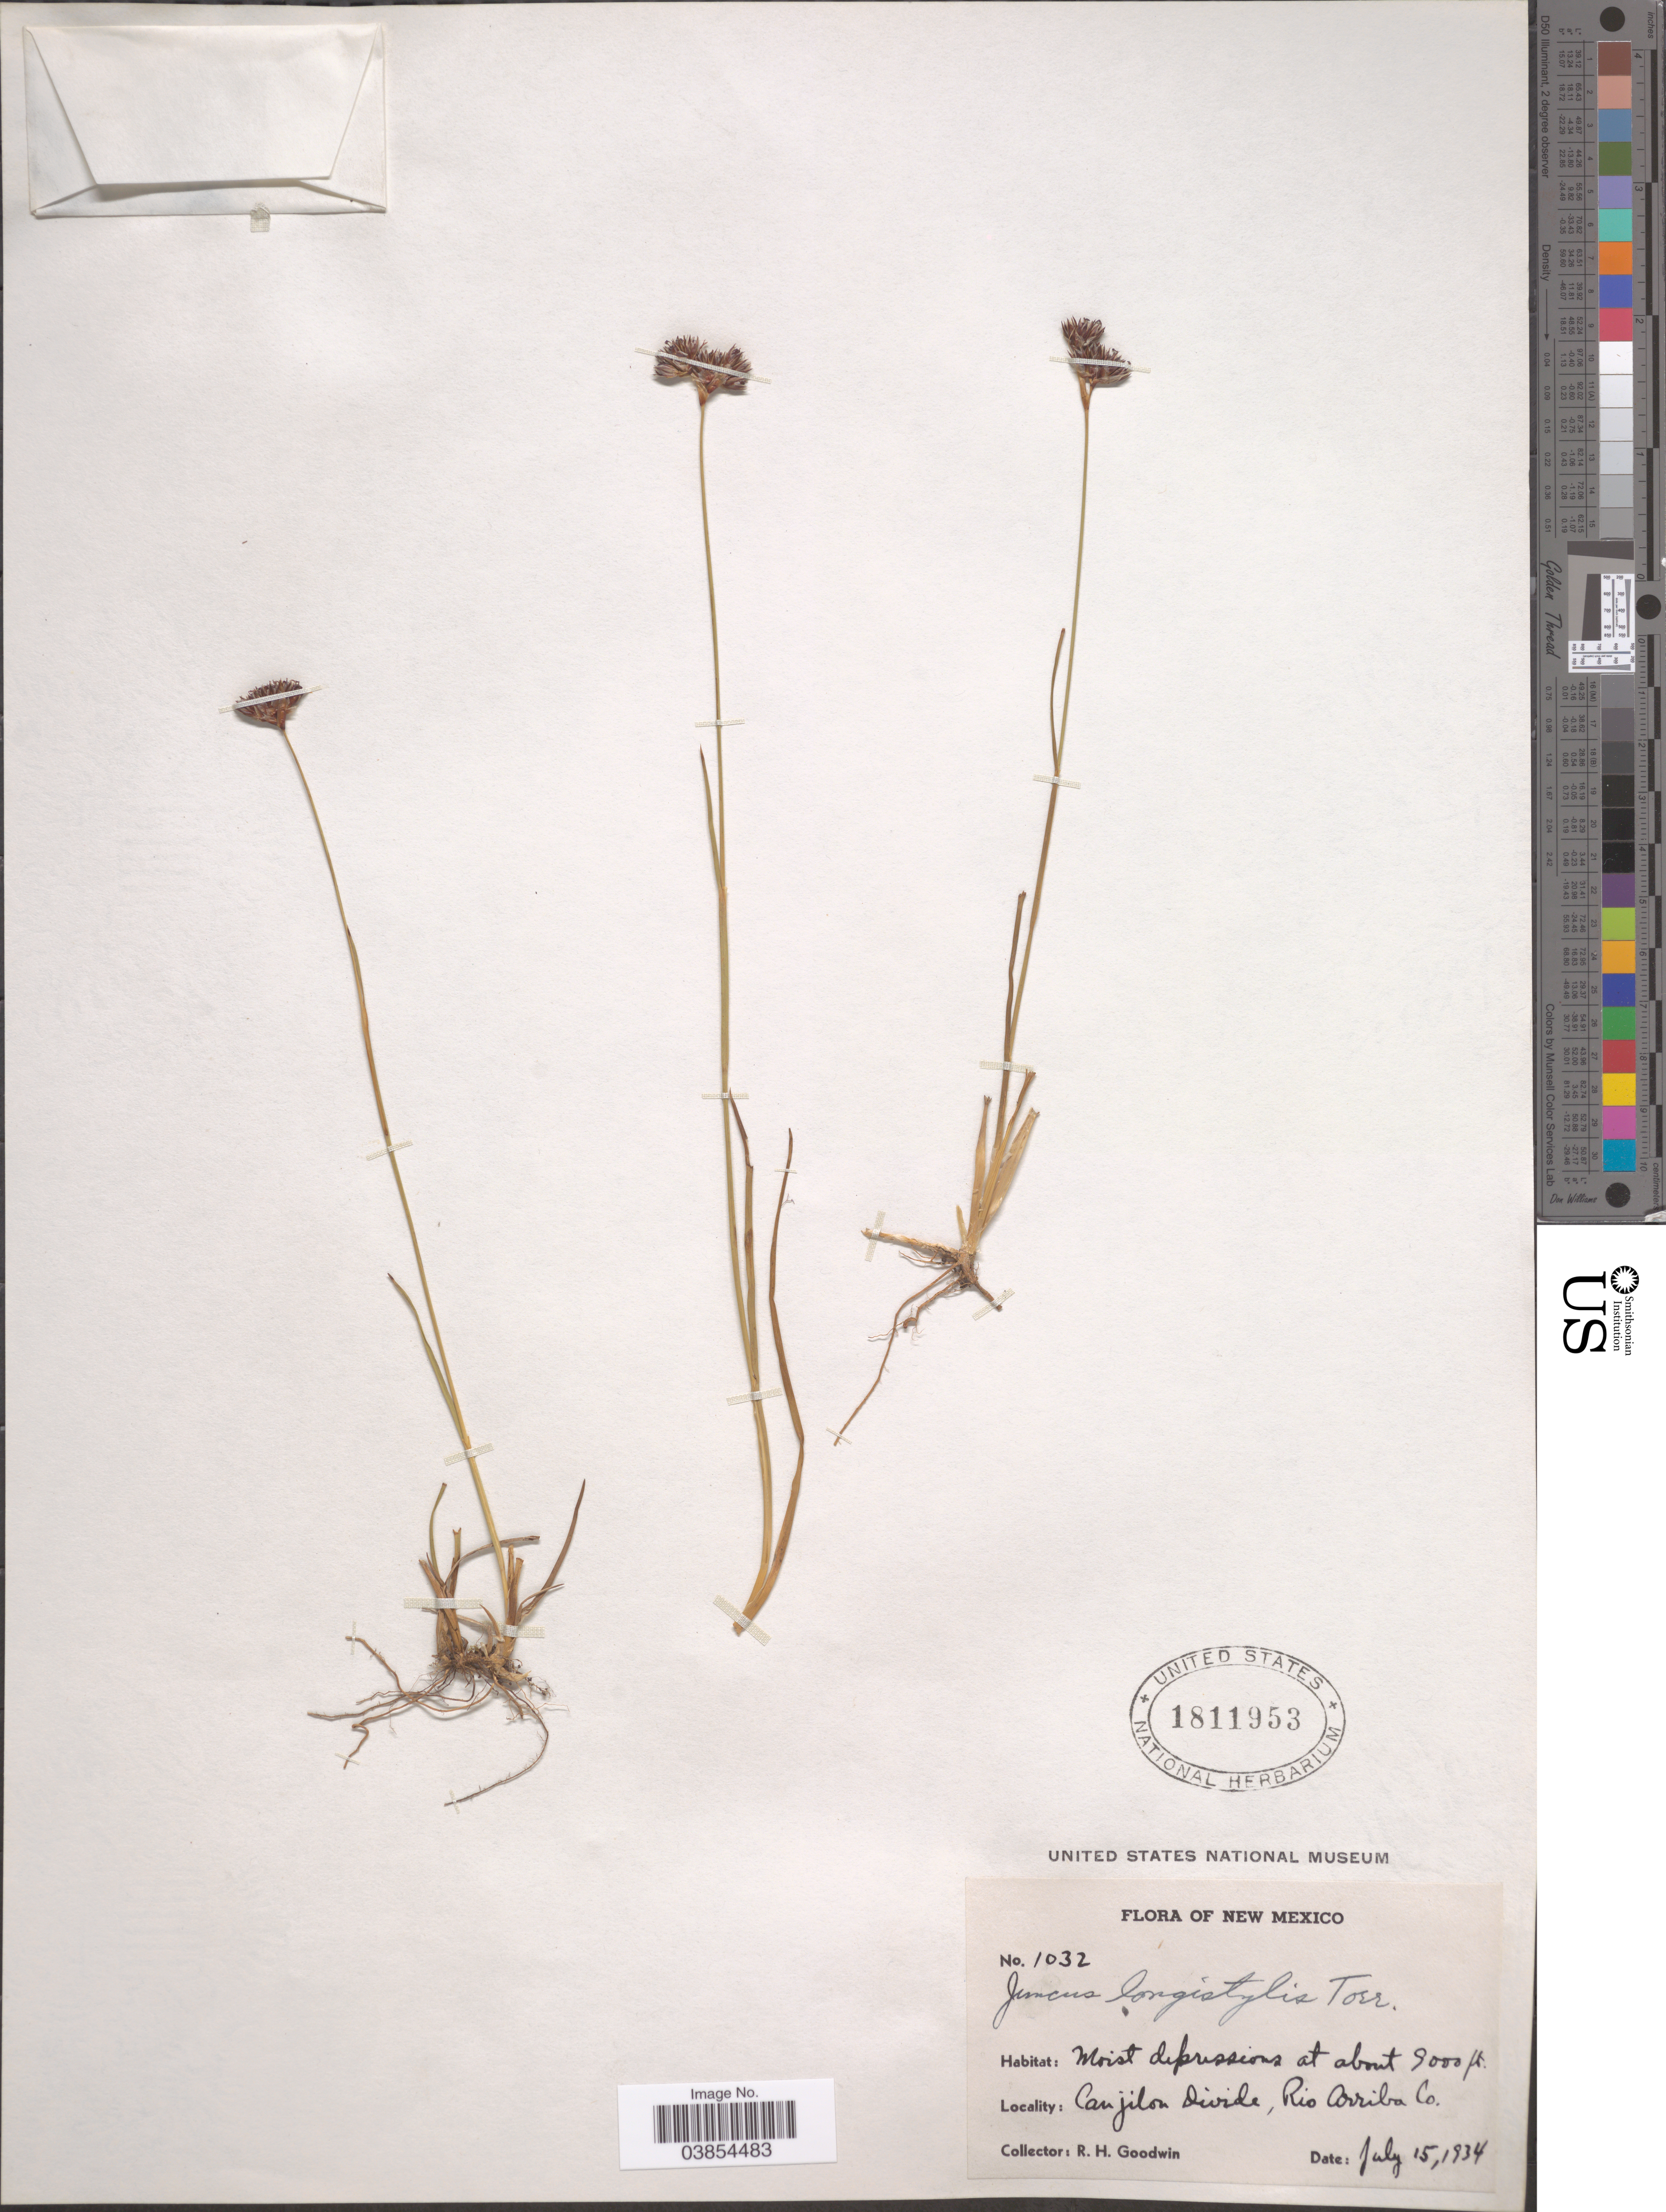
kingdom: Plantae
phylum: Tracheophyta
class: Liliopsida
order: Poales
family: Juncaceae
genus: Juncus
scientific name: Juncus longistylis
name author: Torr.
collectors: R. Goodwin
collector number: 1032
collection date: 1934-07-15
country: United States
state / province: New Mexico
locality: Canjilon Divide, Rio Arriba Co.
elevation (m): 2743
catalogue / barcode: US 1811953